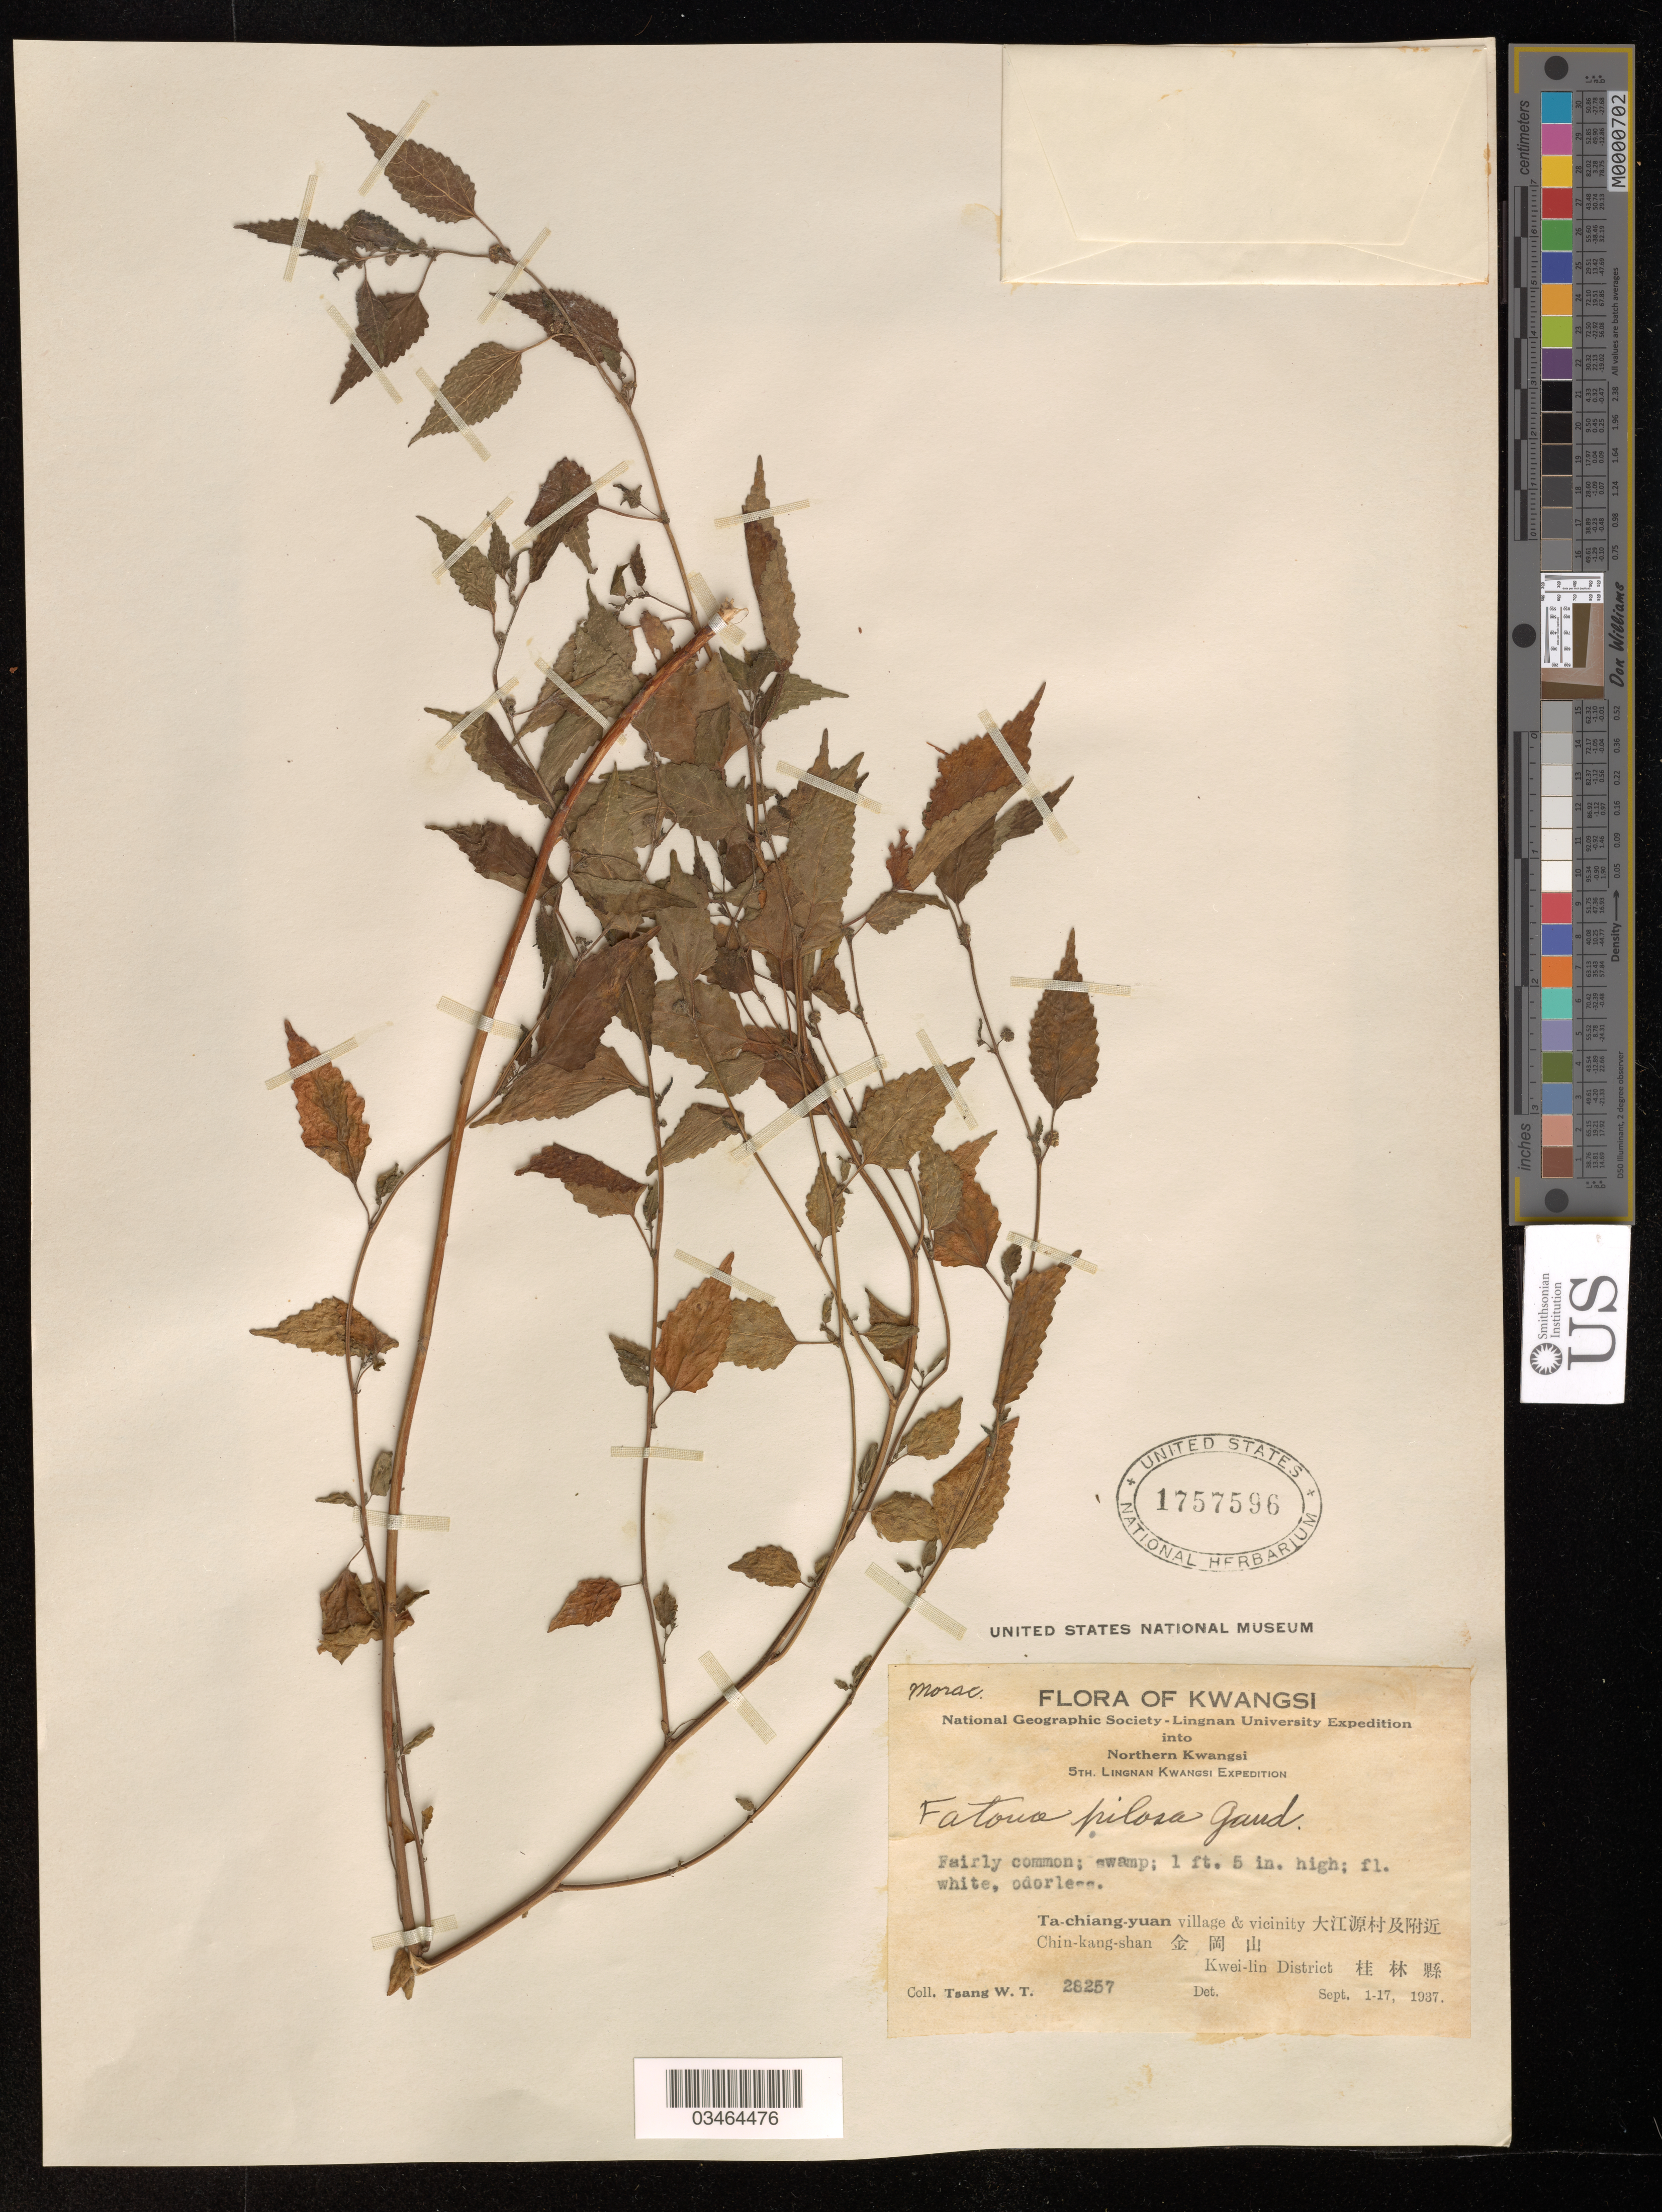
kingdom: Plantae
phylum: Tracheophyta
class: Magnoliopsida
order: Rosales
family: Moraceae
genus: Fatoua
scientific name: Fatoua pilosa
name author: Gaudich.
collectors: W. T. Tsang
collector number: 28257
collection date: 1937-09-01/1937-09-17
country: China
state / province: Guangxi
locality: Kwangsi. National Geographic Society - Lingnan University Expedition. Northern Kwangsi. 5th Lingnan Kwangsi Expedition. Ta-chiang-yuan village & vicinity. Chin-kang-shan. Kwei-lin District.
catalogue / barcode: US 1757596